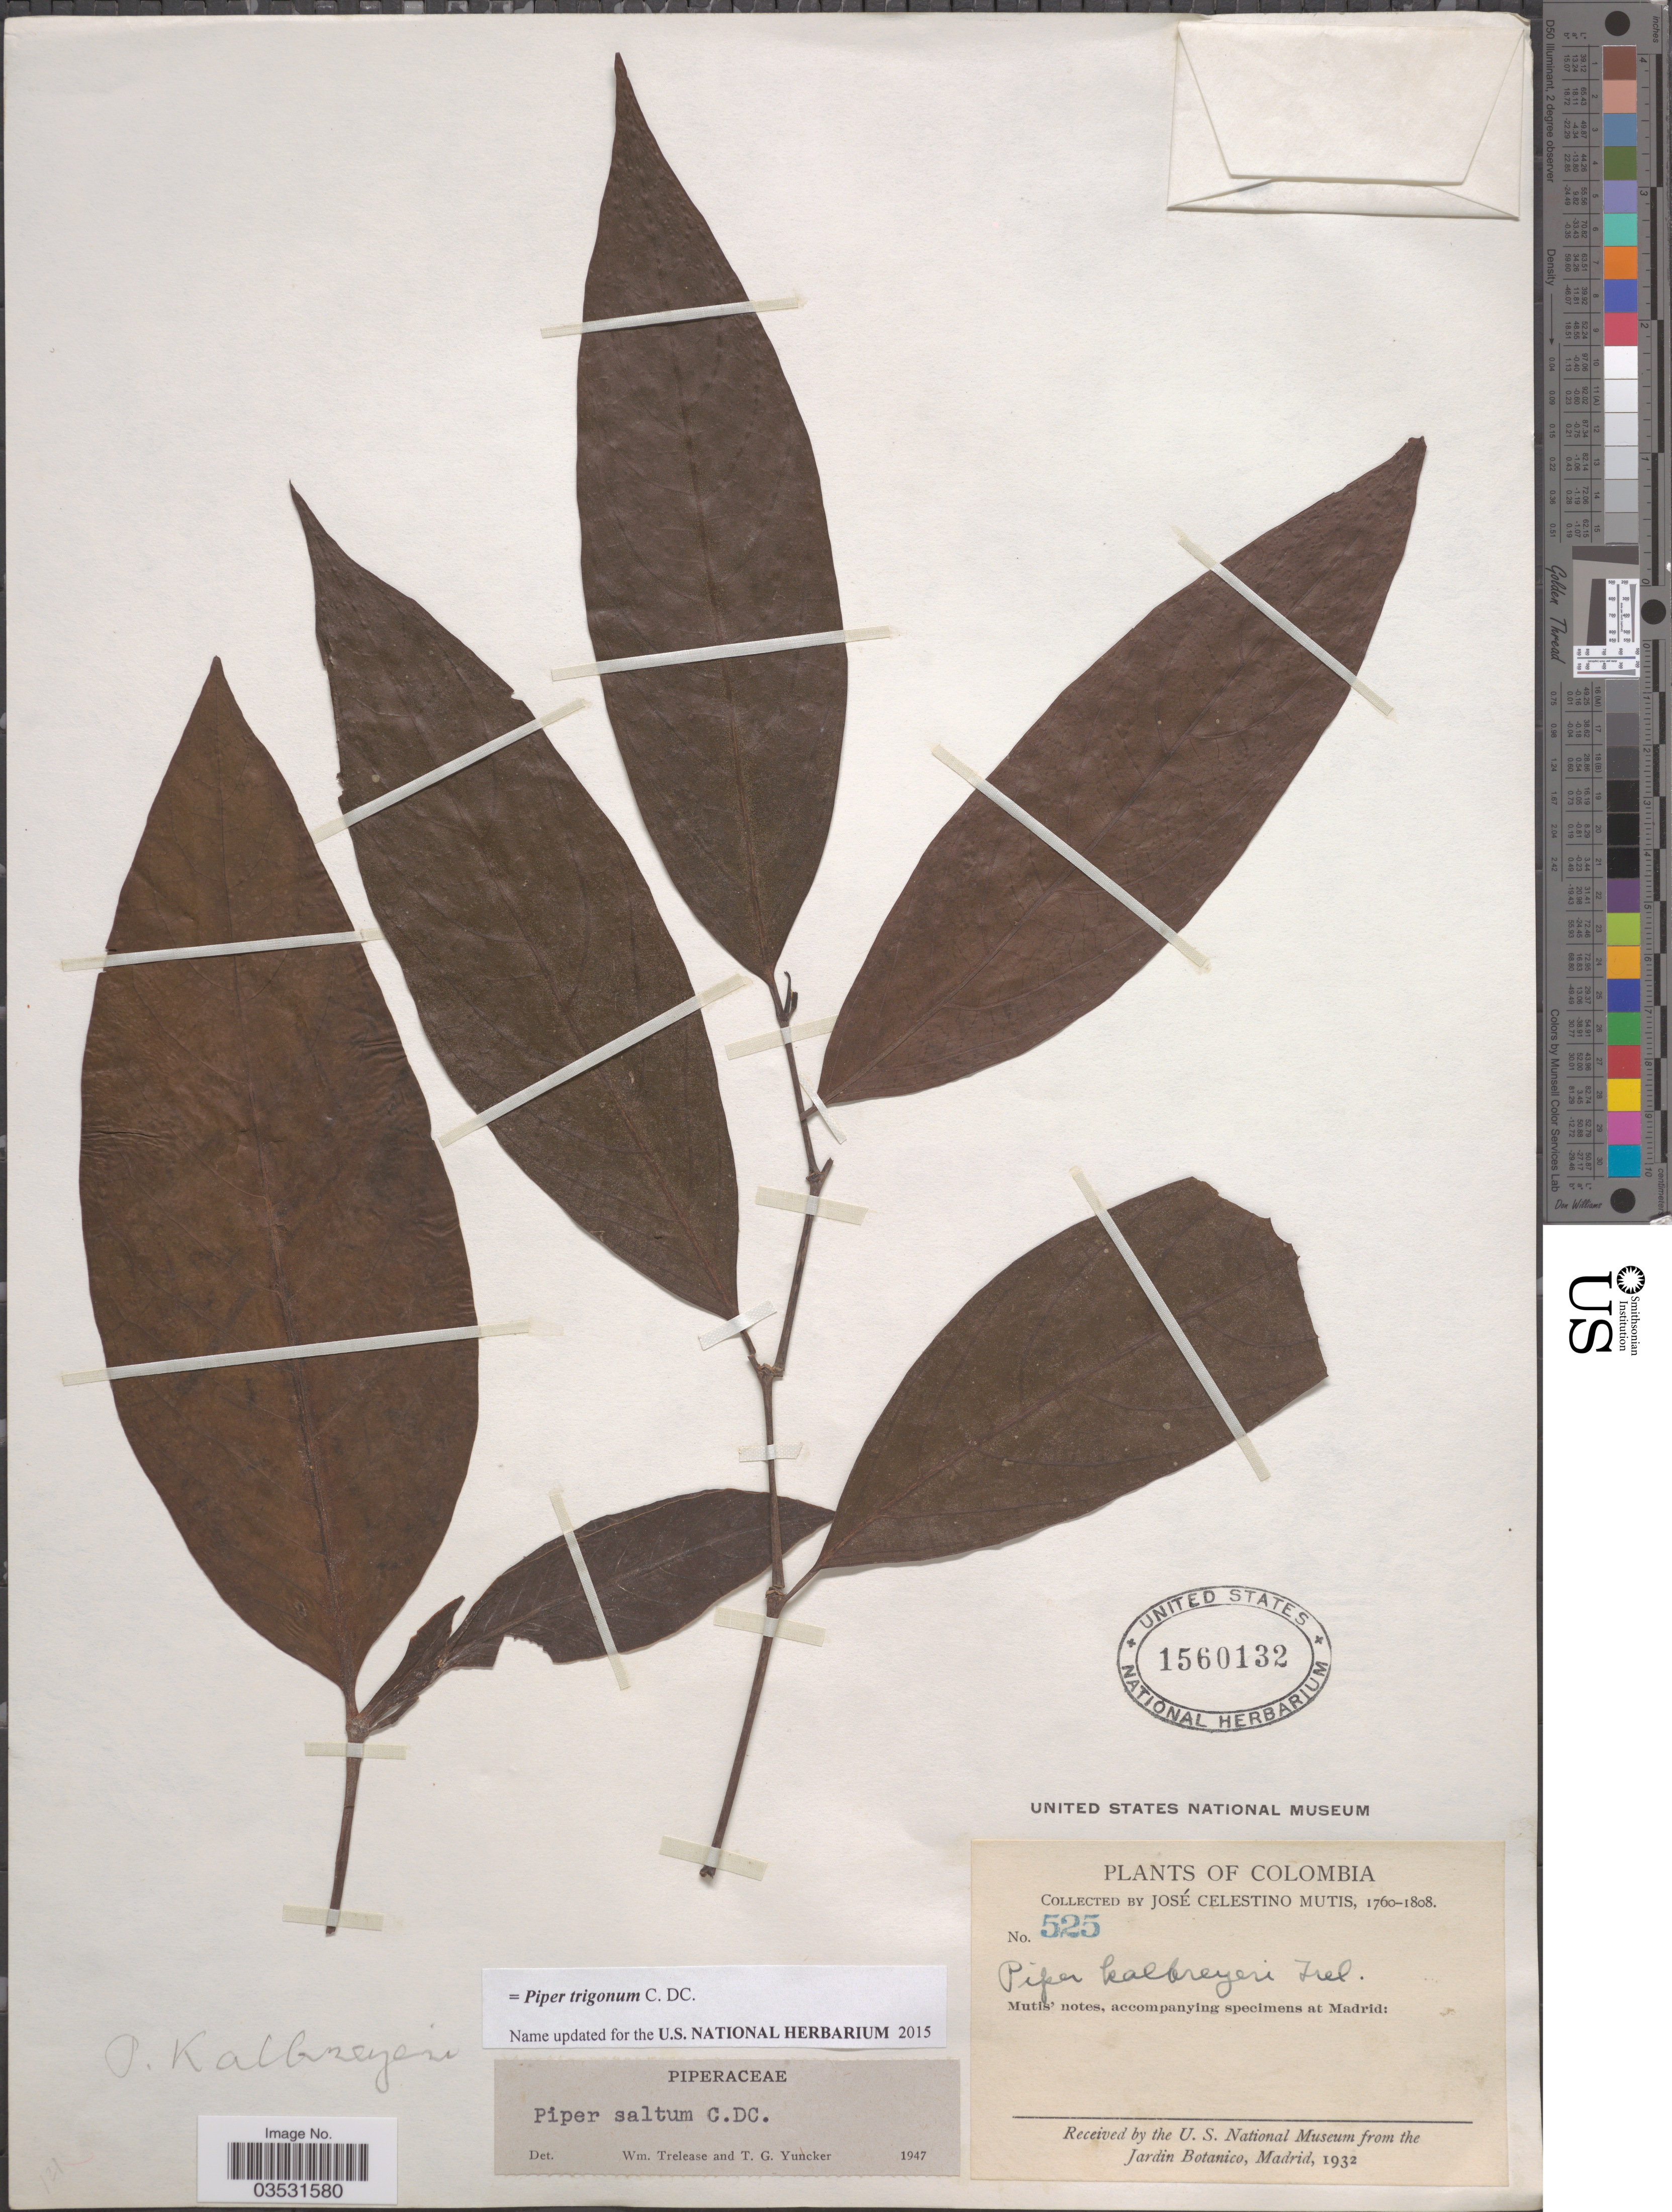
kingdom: Plantae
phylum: Tracheophyta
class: Magnoliopsida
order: Piperales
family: Piperaceae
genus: Piper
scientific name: Piper trigonum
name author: C. DC.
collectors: J. C. B. Mutis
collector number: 525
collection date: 1760/1808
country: Colombia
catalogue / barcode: US 1560132